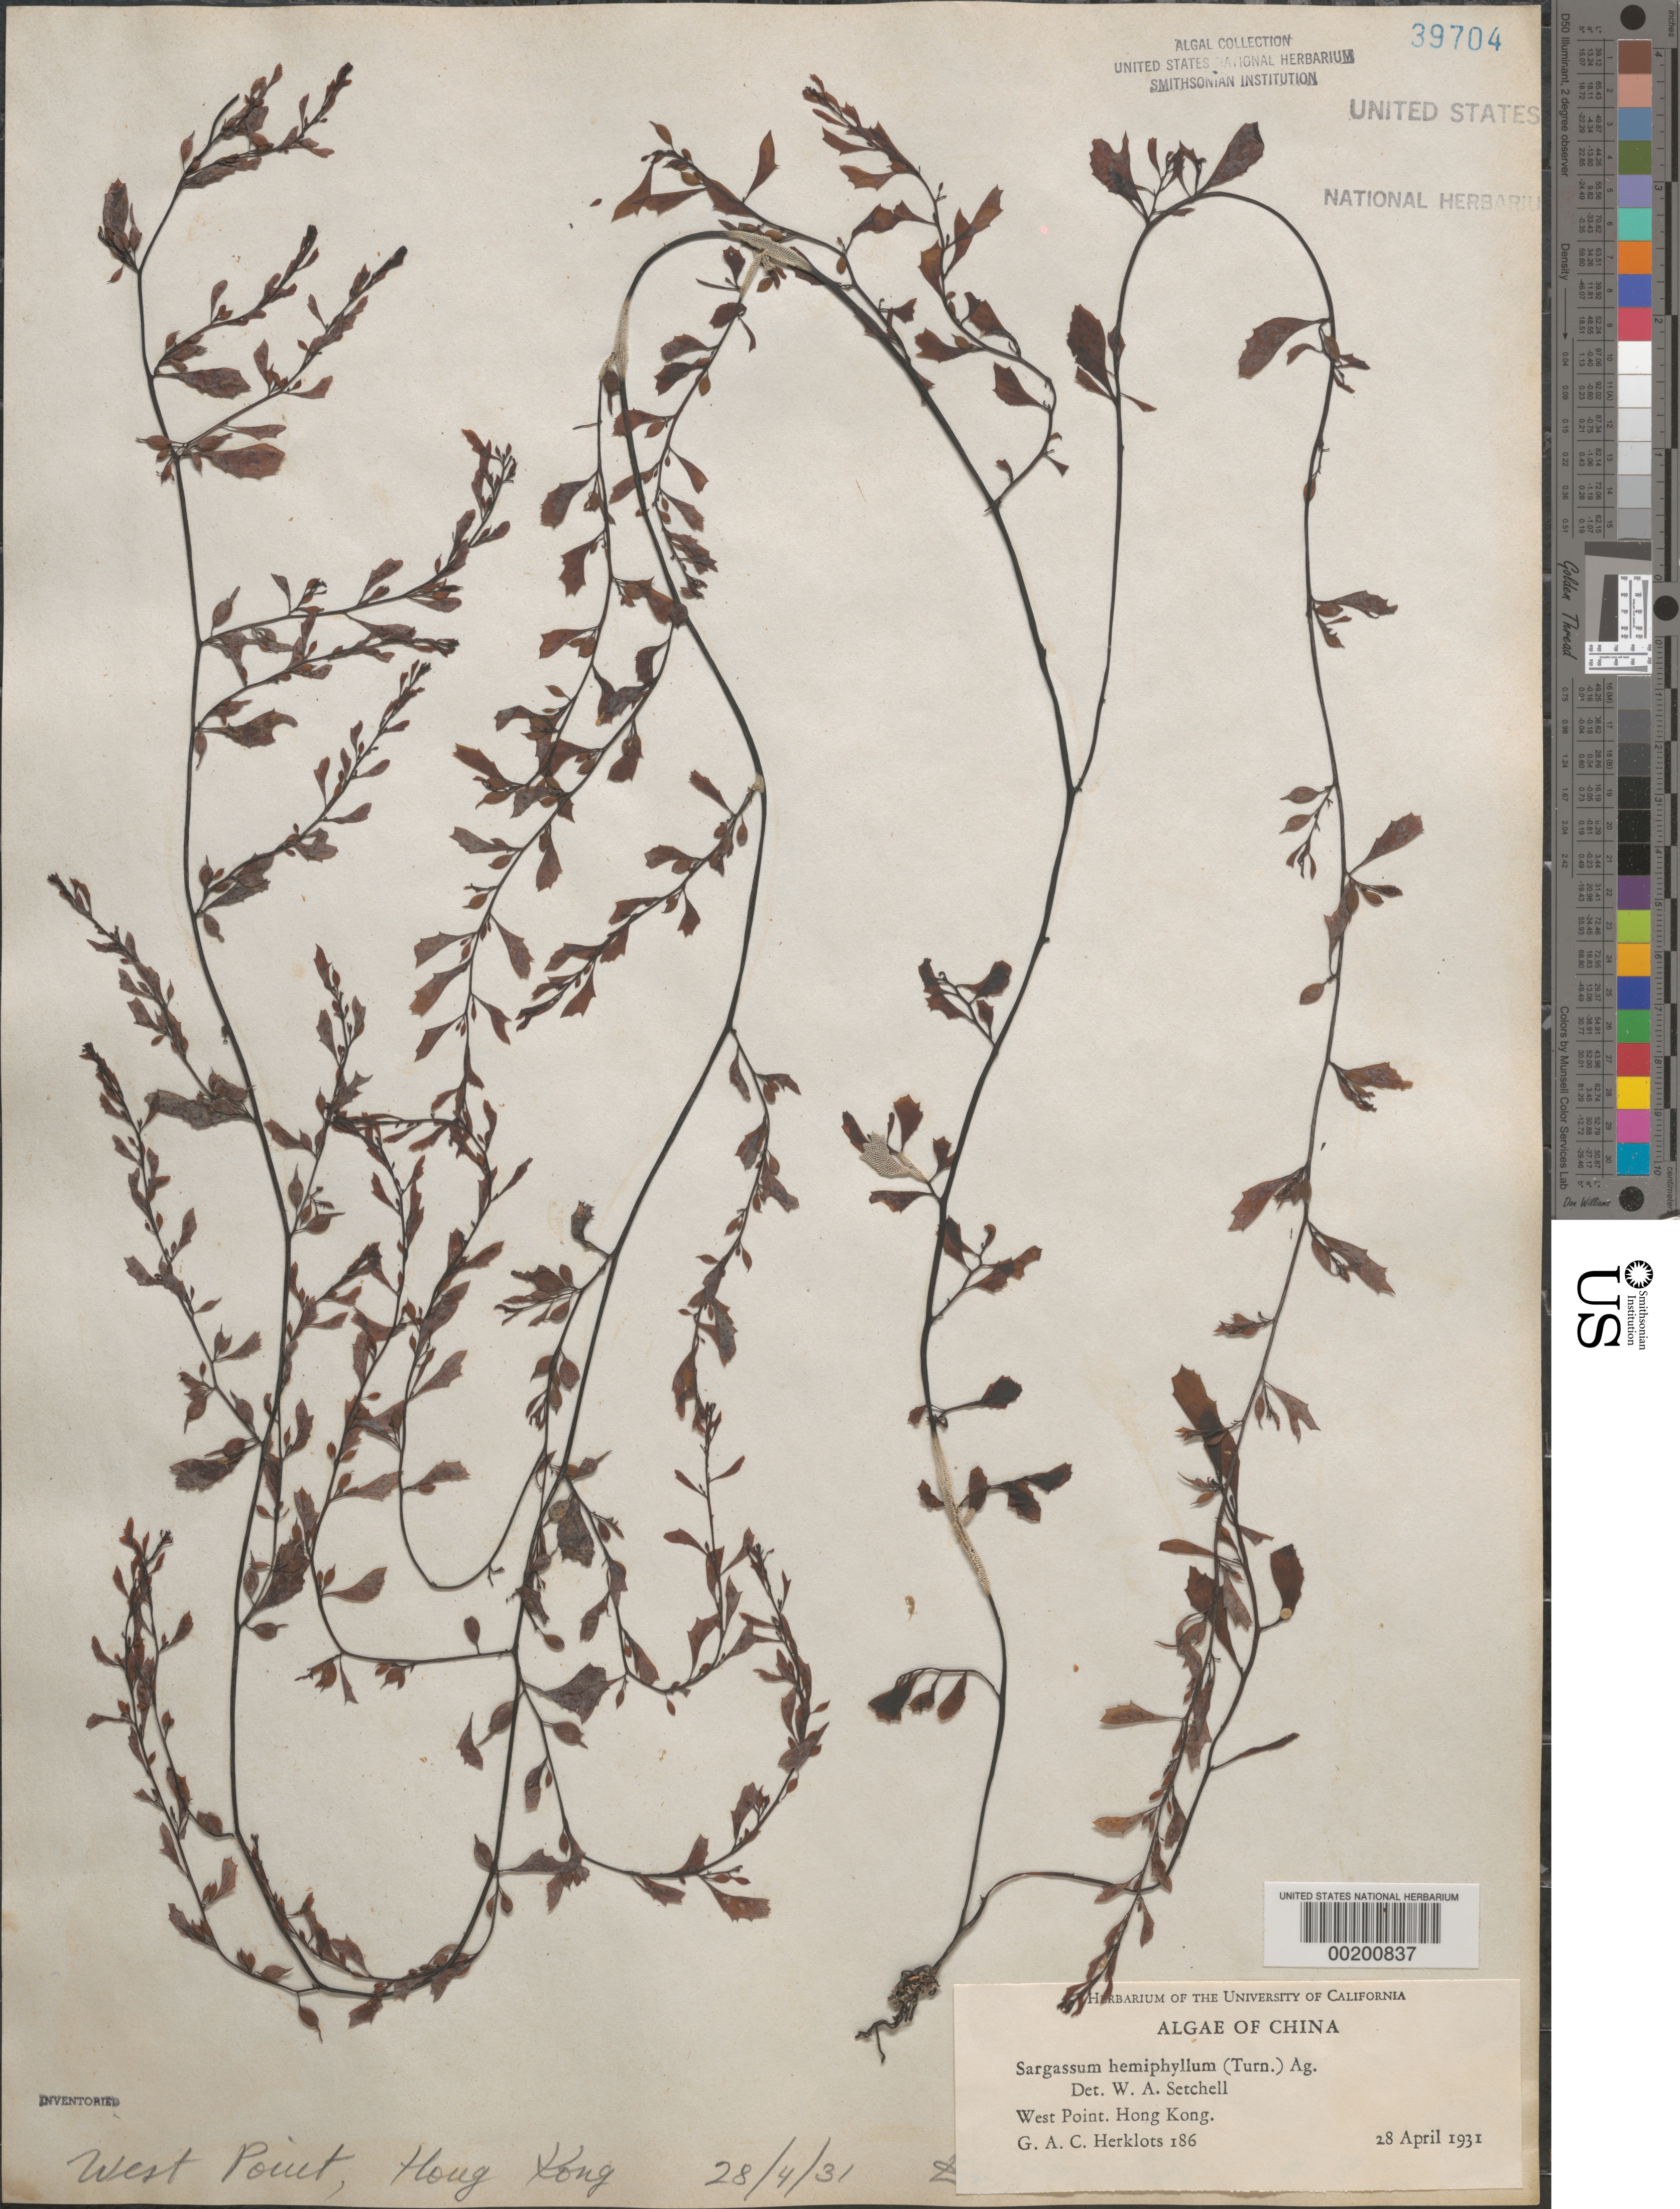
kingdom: Chromista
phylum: Ochrophyta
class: Phaeophyceae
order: Fucales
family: Sargassaceae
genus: Sargassum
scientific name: Sargassum hemiphyllum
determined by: Setchell, William A.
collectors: G. Herklots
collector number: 186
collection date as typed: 28 Apr 1931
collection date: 1931-04-28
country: China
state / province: Hong Kong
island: Hong Kong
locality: West Point, Victoria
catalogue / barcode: US 39704